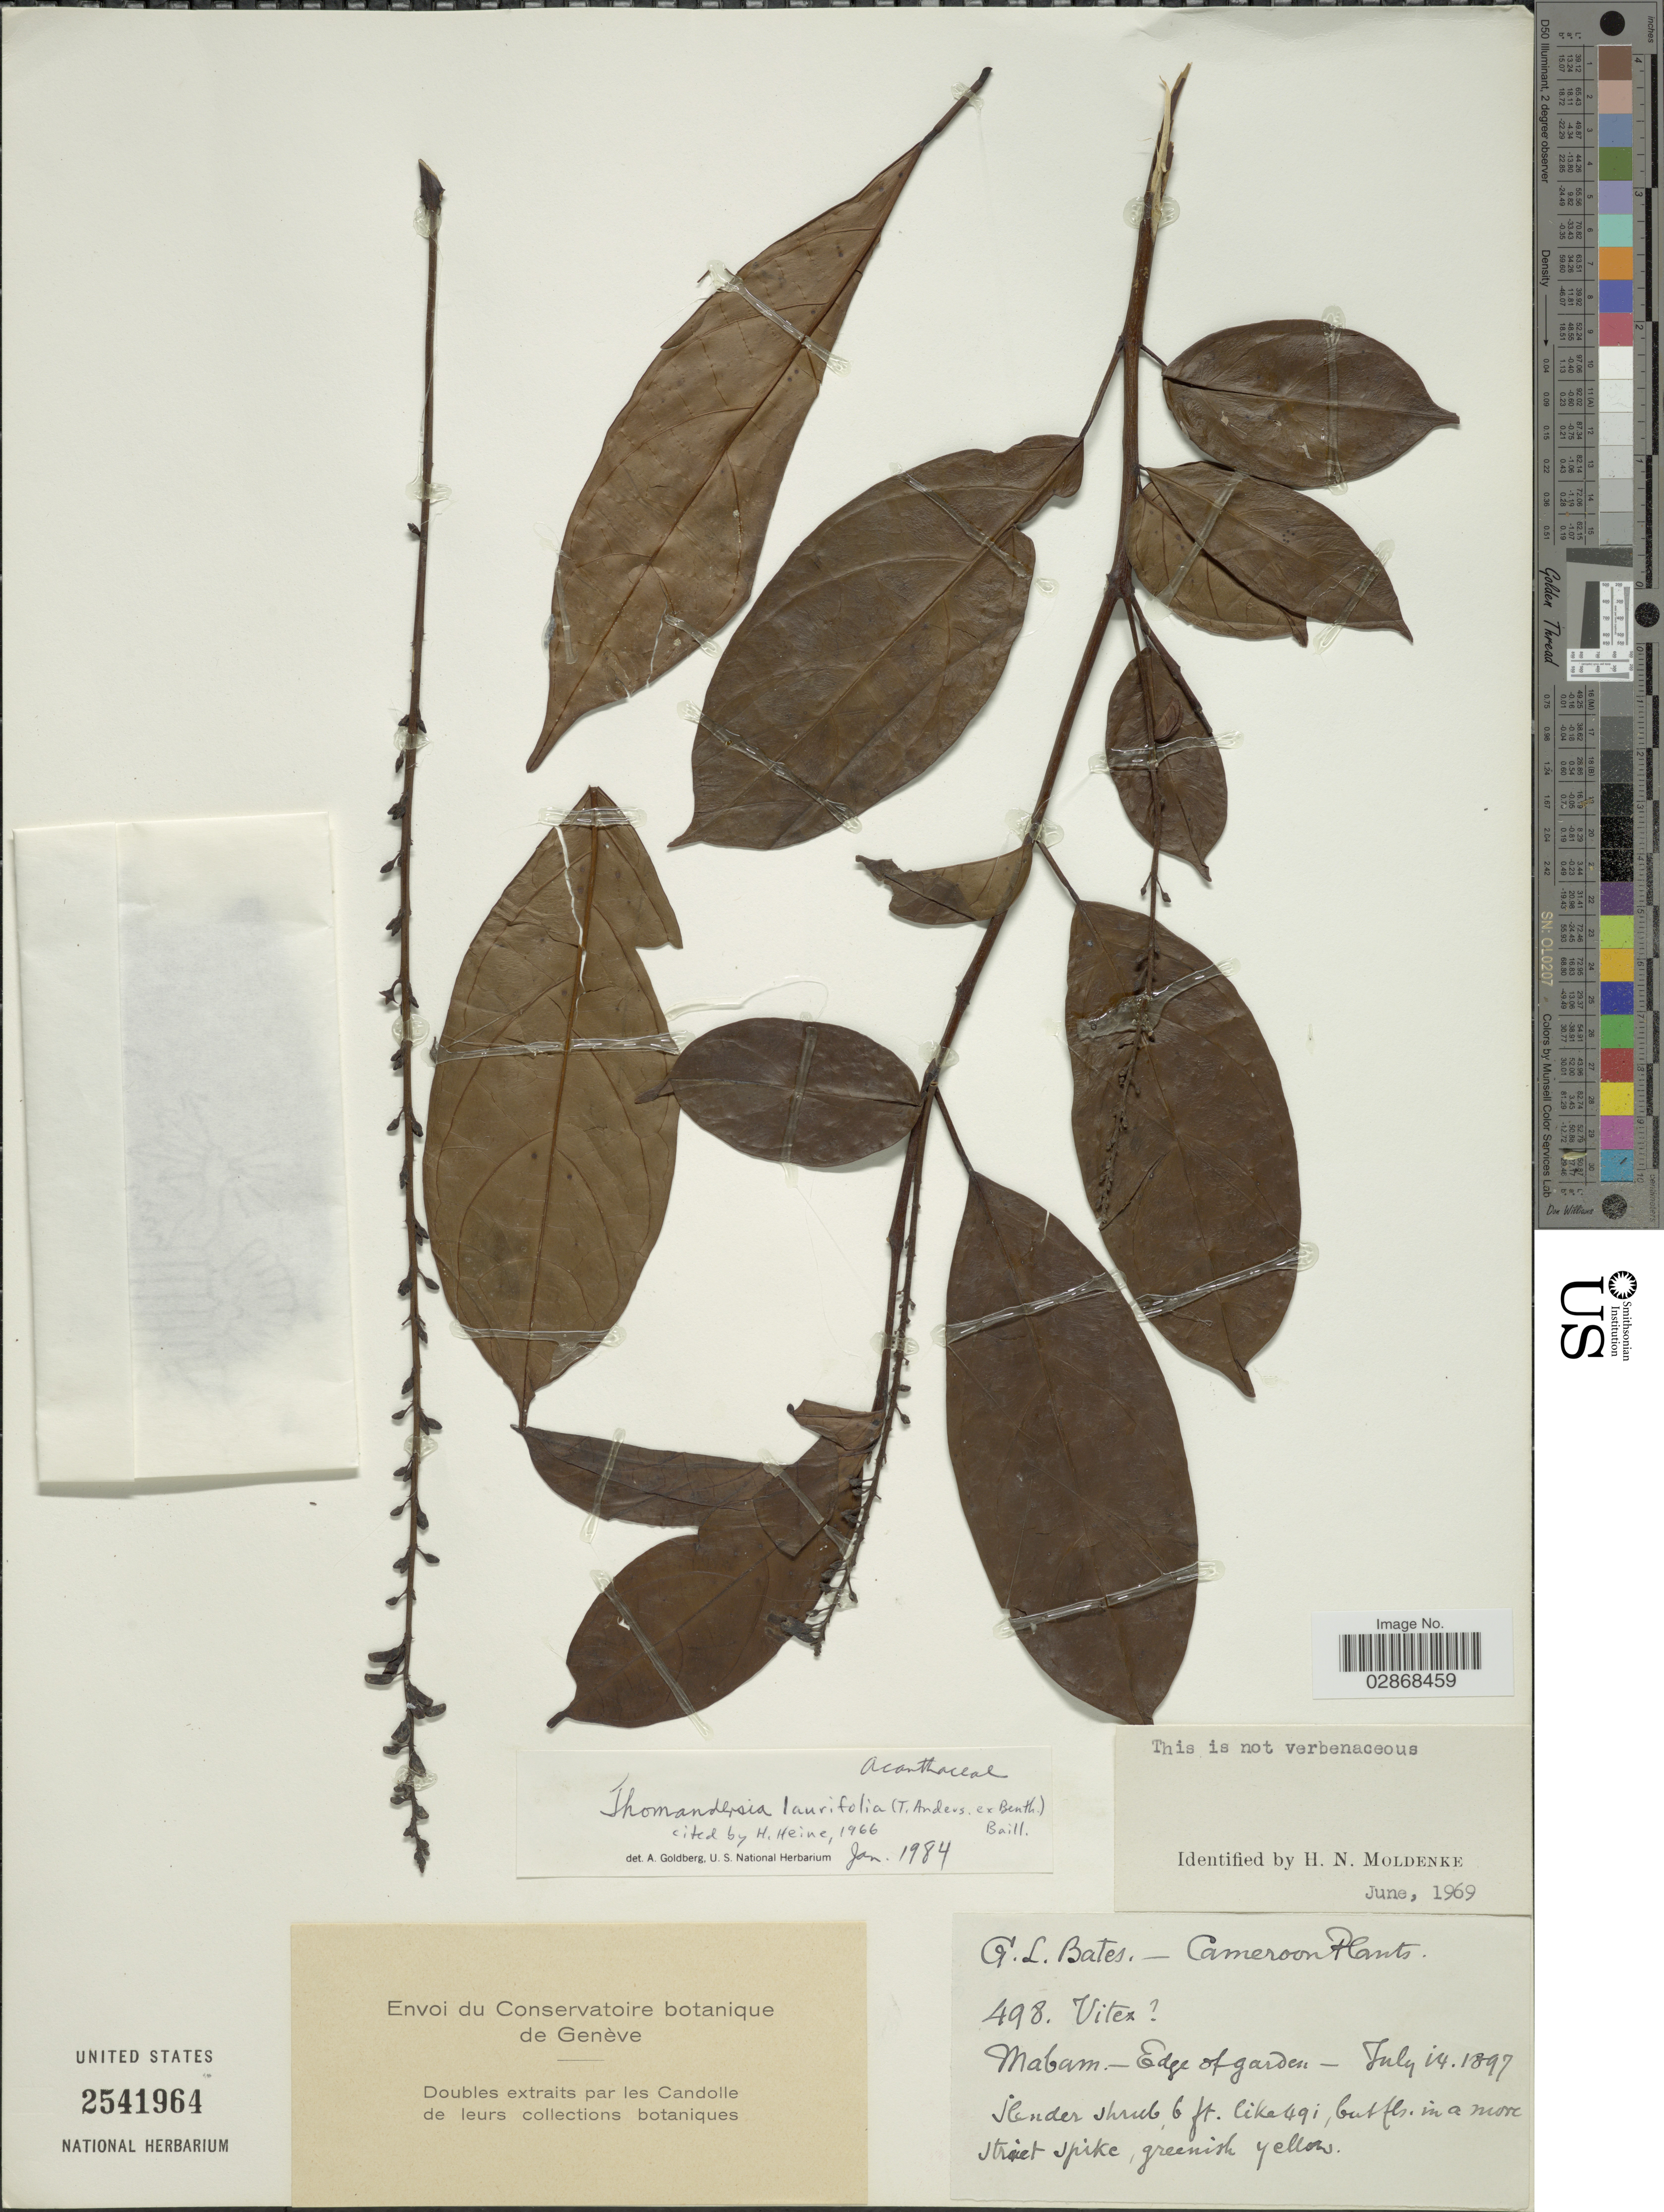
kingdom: Plantae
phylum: Tracheophyta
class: Magnoliopsida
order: Lamiales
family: Thomandersiaceae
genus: Thomandersia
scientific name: Thomandersia laurifolia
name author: (T. Anderson ex Benth.) Baill.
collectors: G. Bates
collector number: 498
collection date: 1897-07-14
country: Cameroon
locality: Mabam.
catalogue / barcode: US 2541964